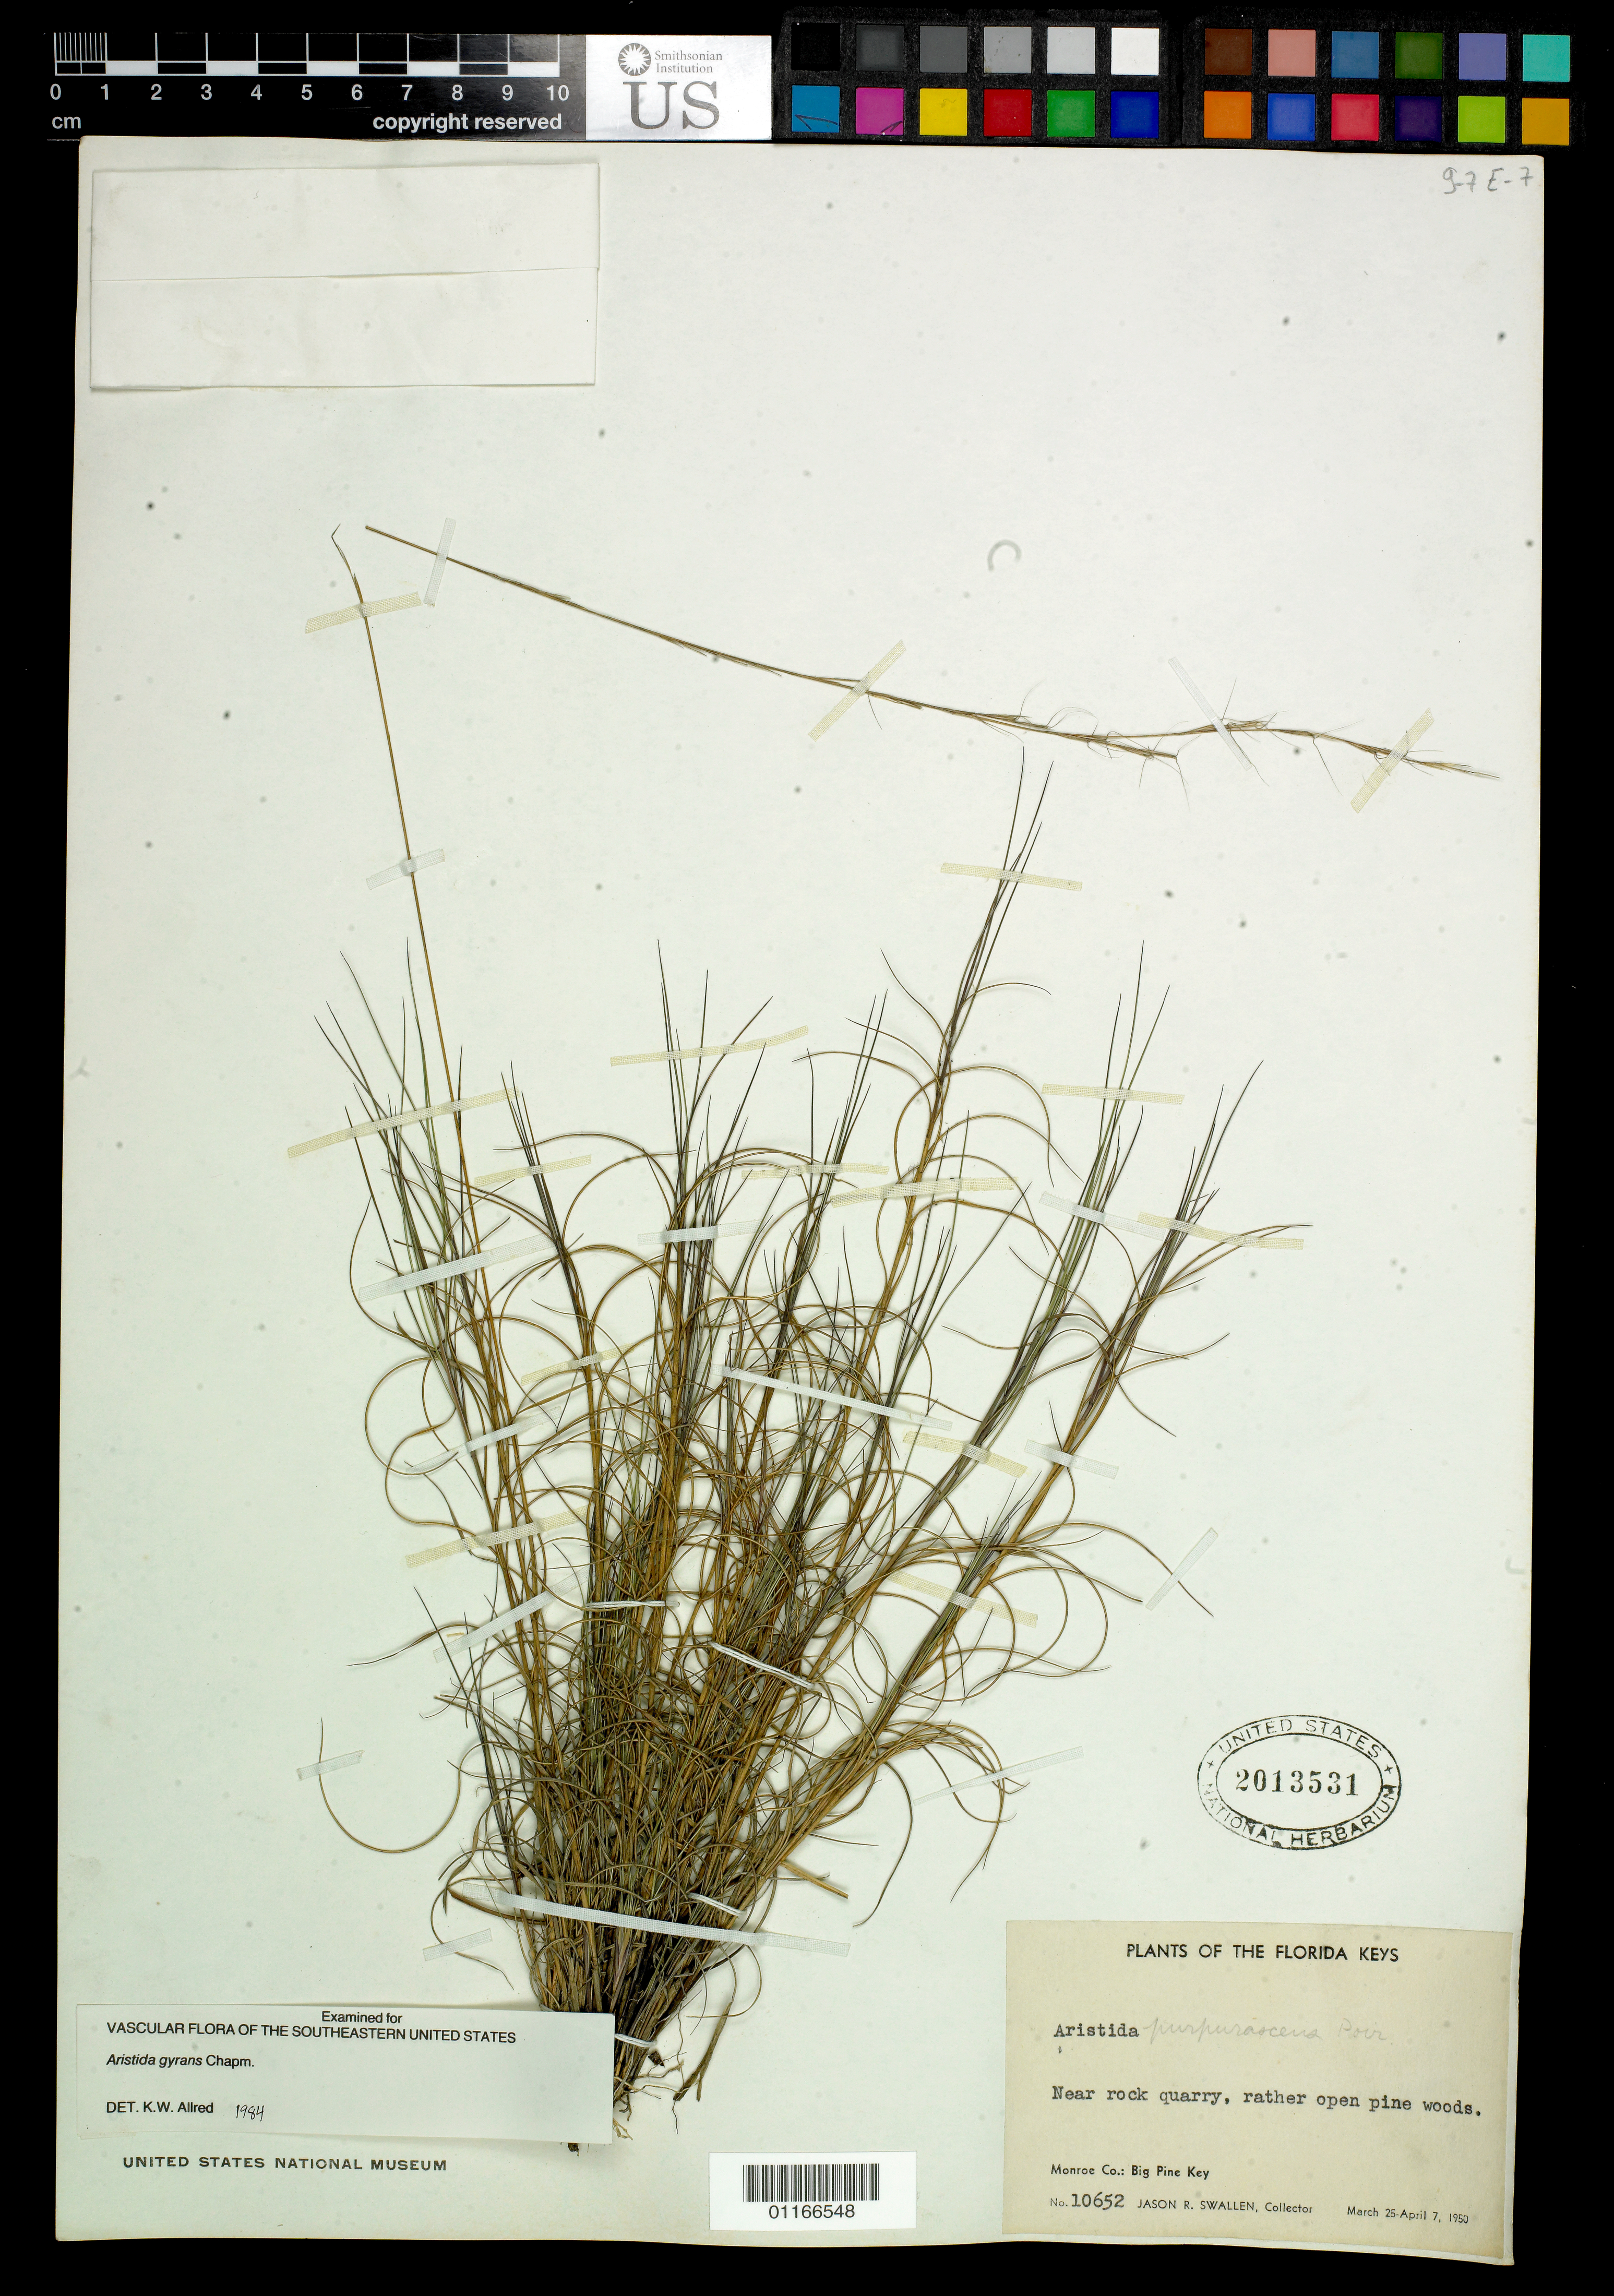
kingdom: Plantae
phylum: Tracheophyta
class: Liliopsida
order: Poales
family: Poaceae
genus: Aristida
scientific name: Aristida gyrans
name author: Chapm.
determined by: Allred, Kelly W.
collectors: J. R. Swallen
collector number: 10652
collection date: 1950-03-25/1950-04-07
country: United States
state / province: Florida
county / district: Monroe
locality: Big Pine Key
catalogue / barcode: US 2013531